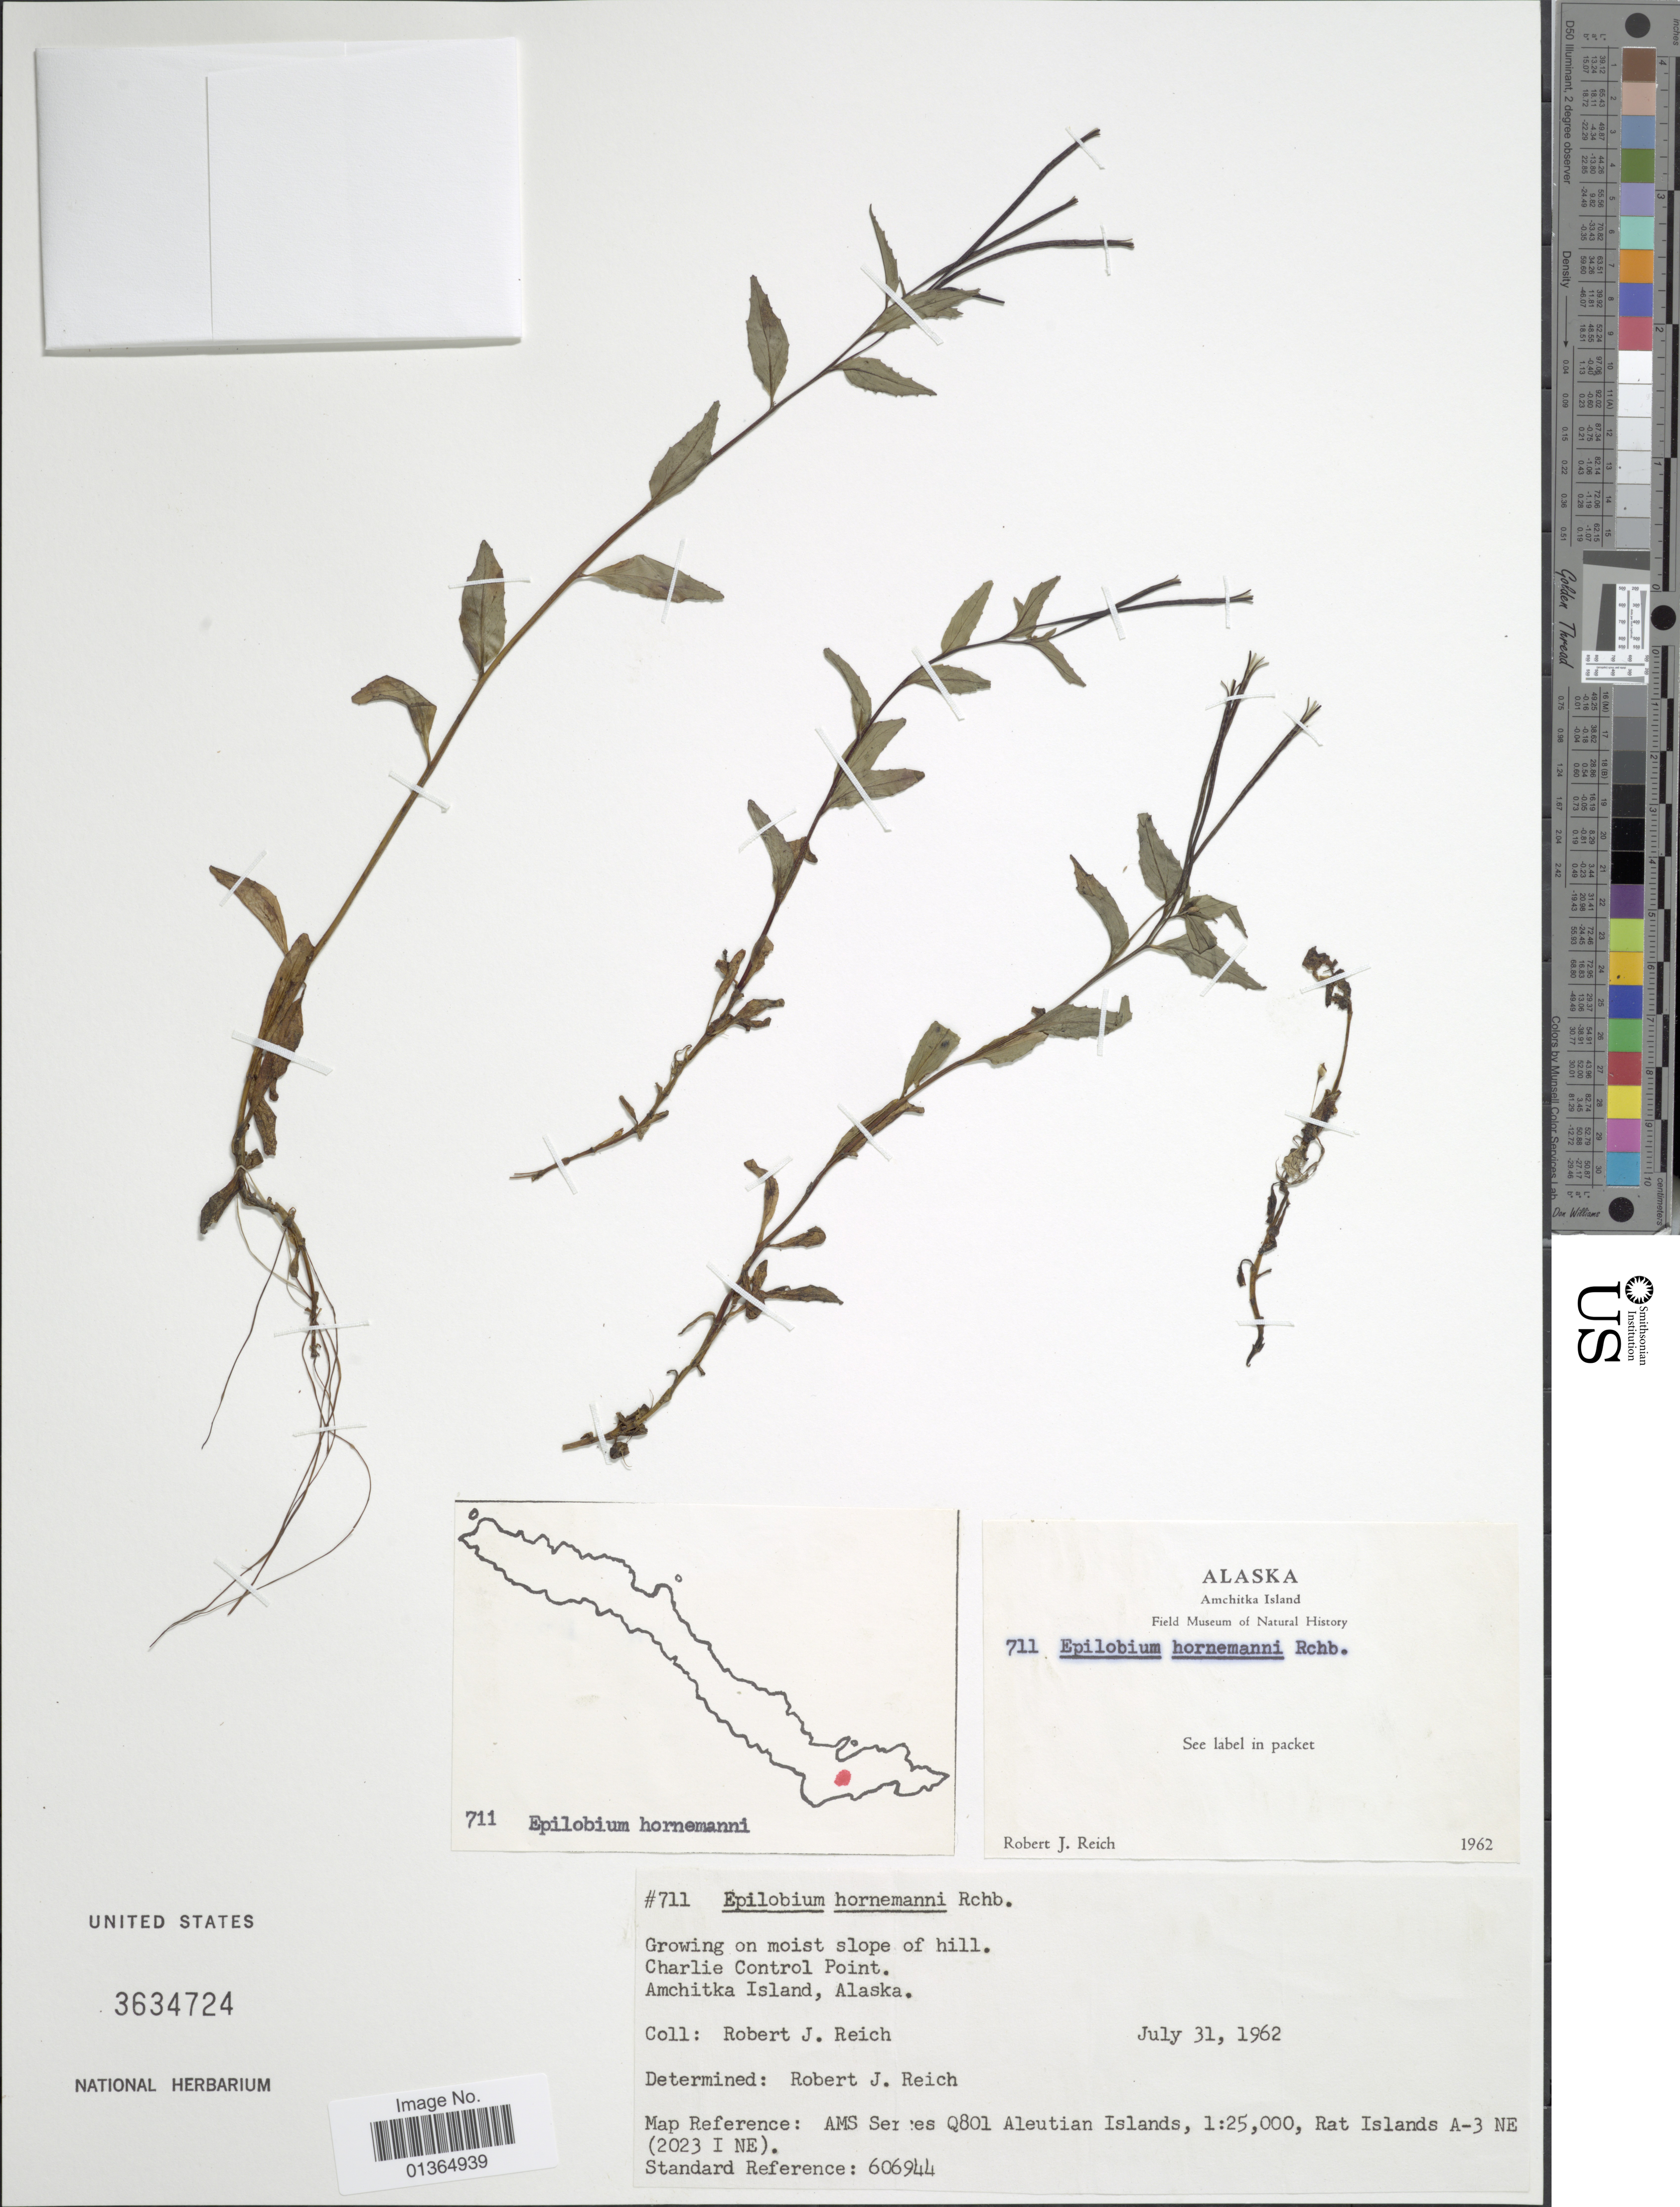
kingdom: Plantae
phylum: Tracheophyta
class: Magnoliopsida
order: Myrtales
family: Onagraceae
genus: Epilobium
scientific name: Epilobium hornemannii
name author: Rchb.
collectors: R. Reich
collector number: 711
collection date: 1962-07-31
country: United States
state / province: Alaska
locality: Charlie Control Point. Amchitka Island. AMS Series Q801 Aleutian Islands, 1:25,000, Rat Islands A-3 NE (2023 I NE).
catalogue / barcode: US 3634724